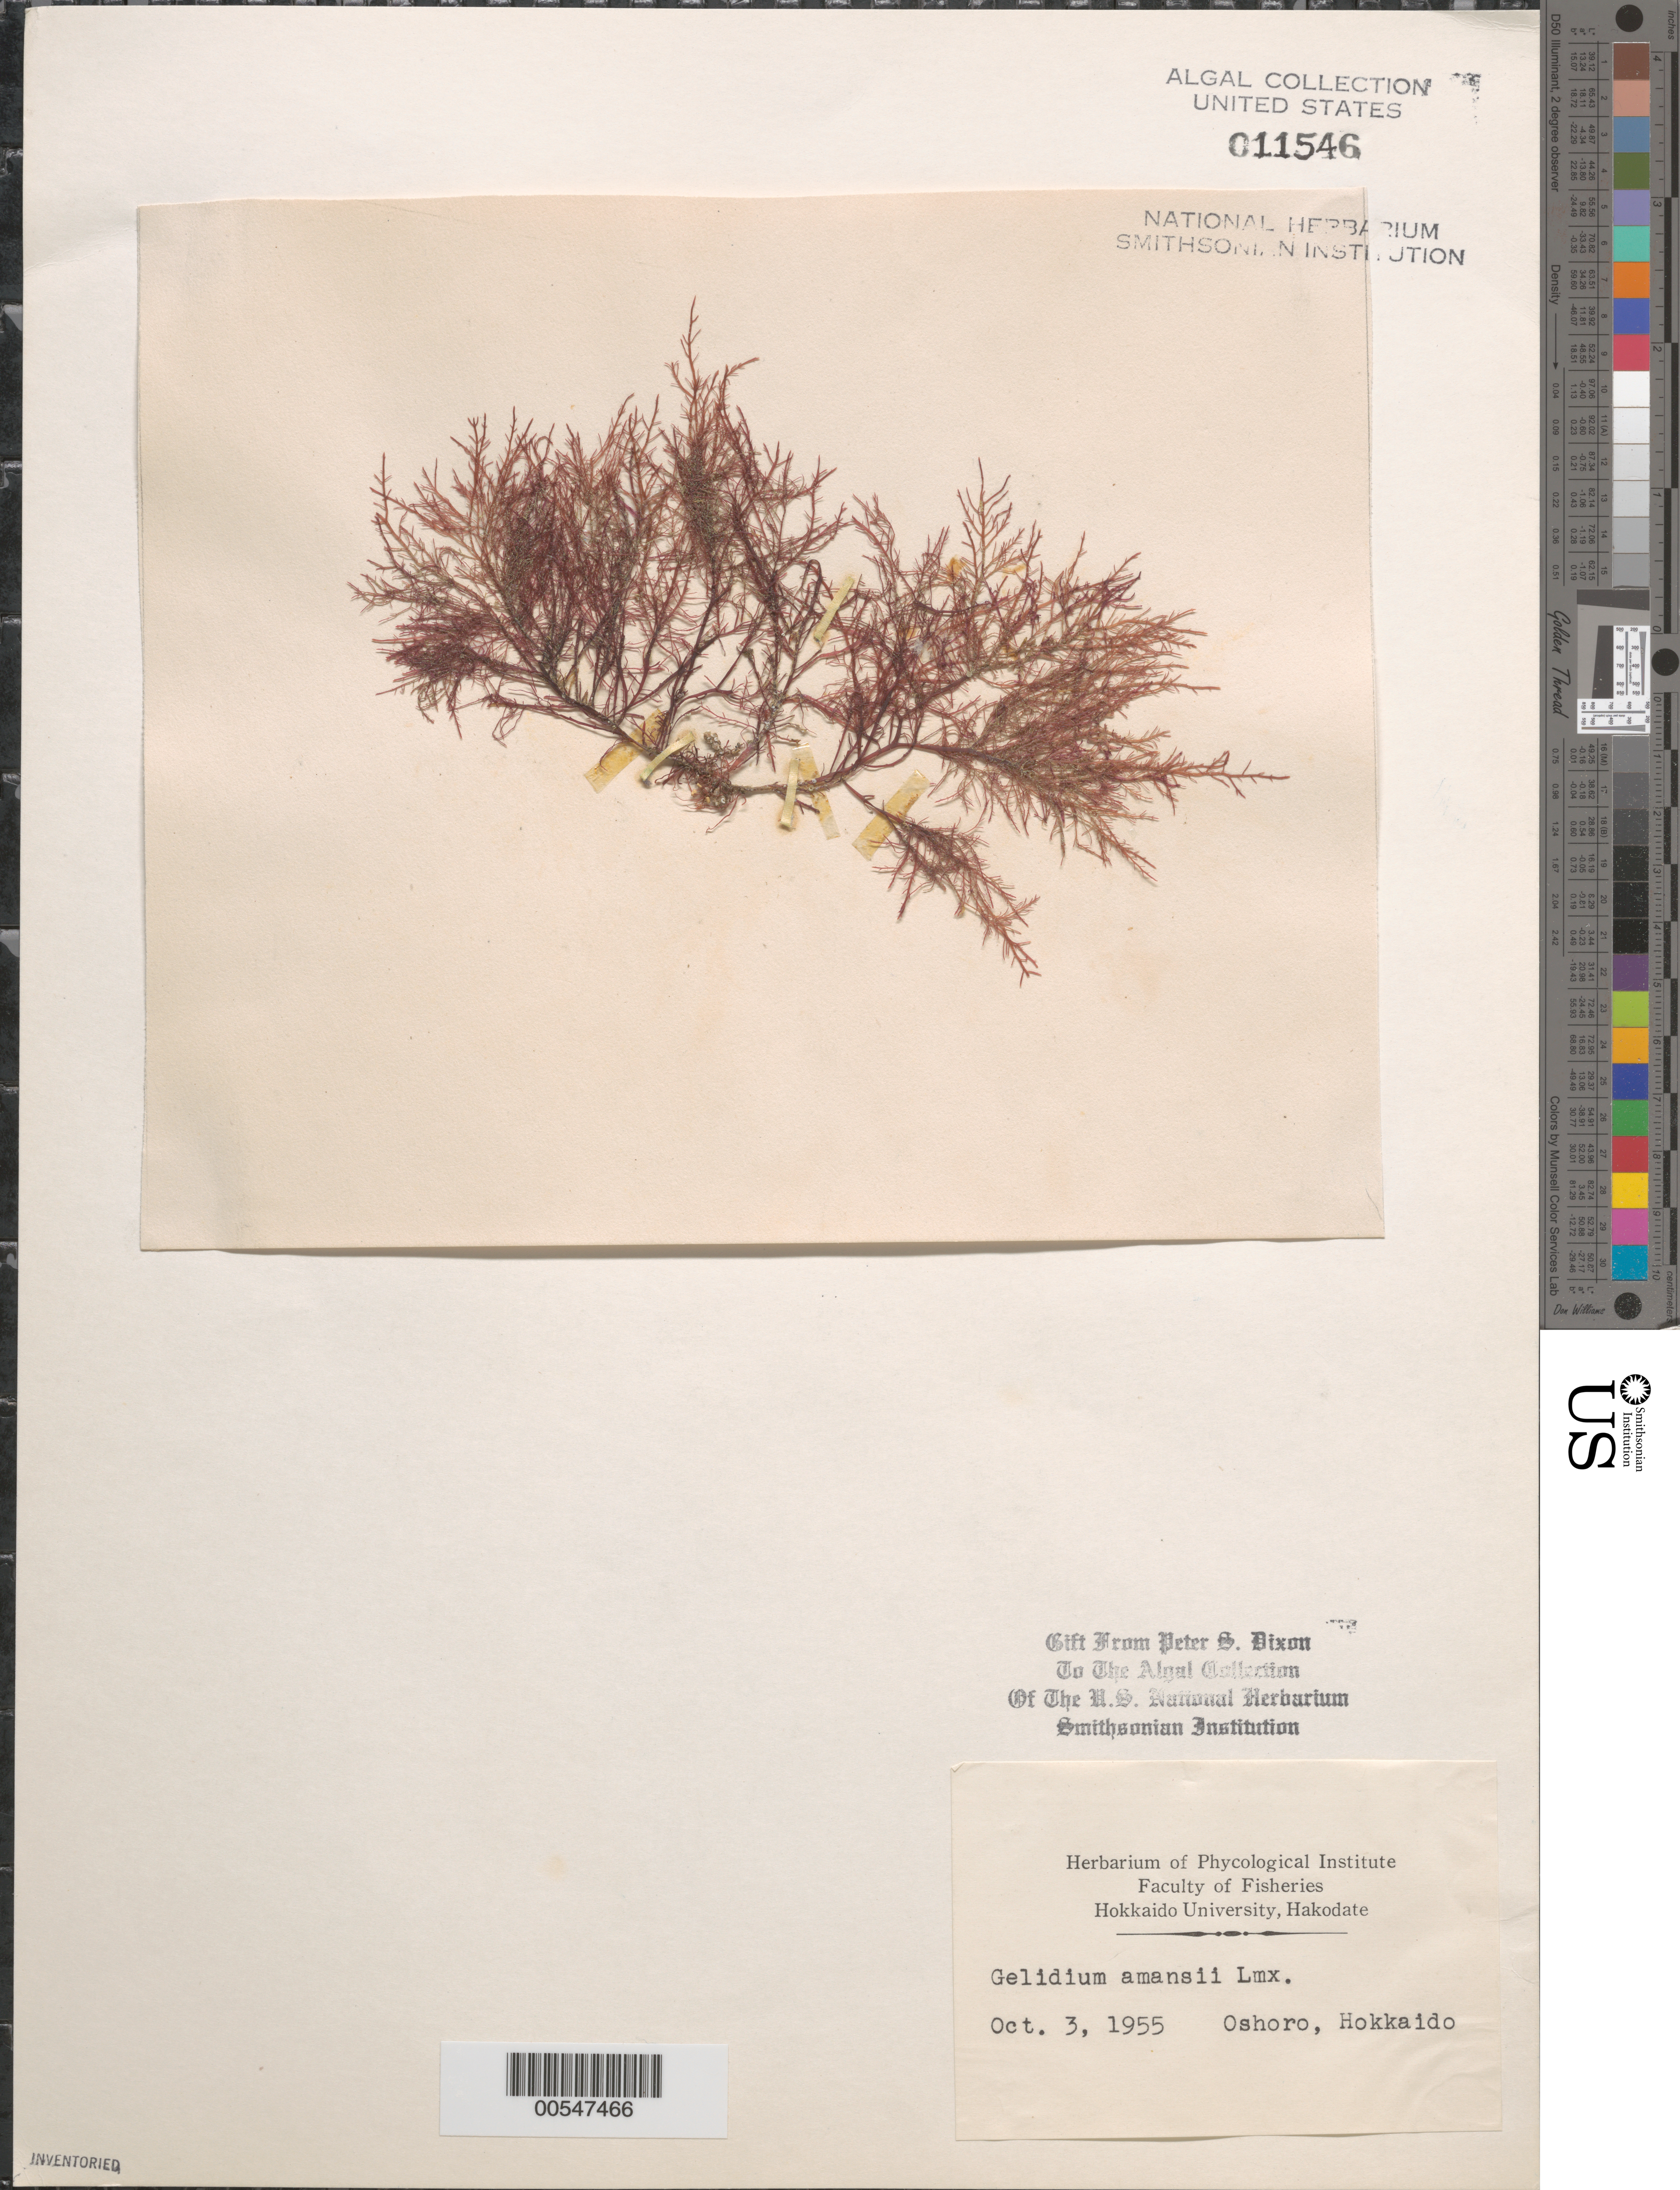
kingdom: Plantae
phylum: Rhodophyta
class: Florideophyceae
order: Gelidiales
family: Gelidiaceae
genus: Gelidium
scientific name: Gelidium amansii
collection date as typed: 03 Oct 1955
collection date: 1955-10-03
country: Japan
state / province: Hokkaido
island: Hokkaido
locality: Oshoro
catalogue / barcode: US 11546